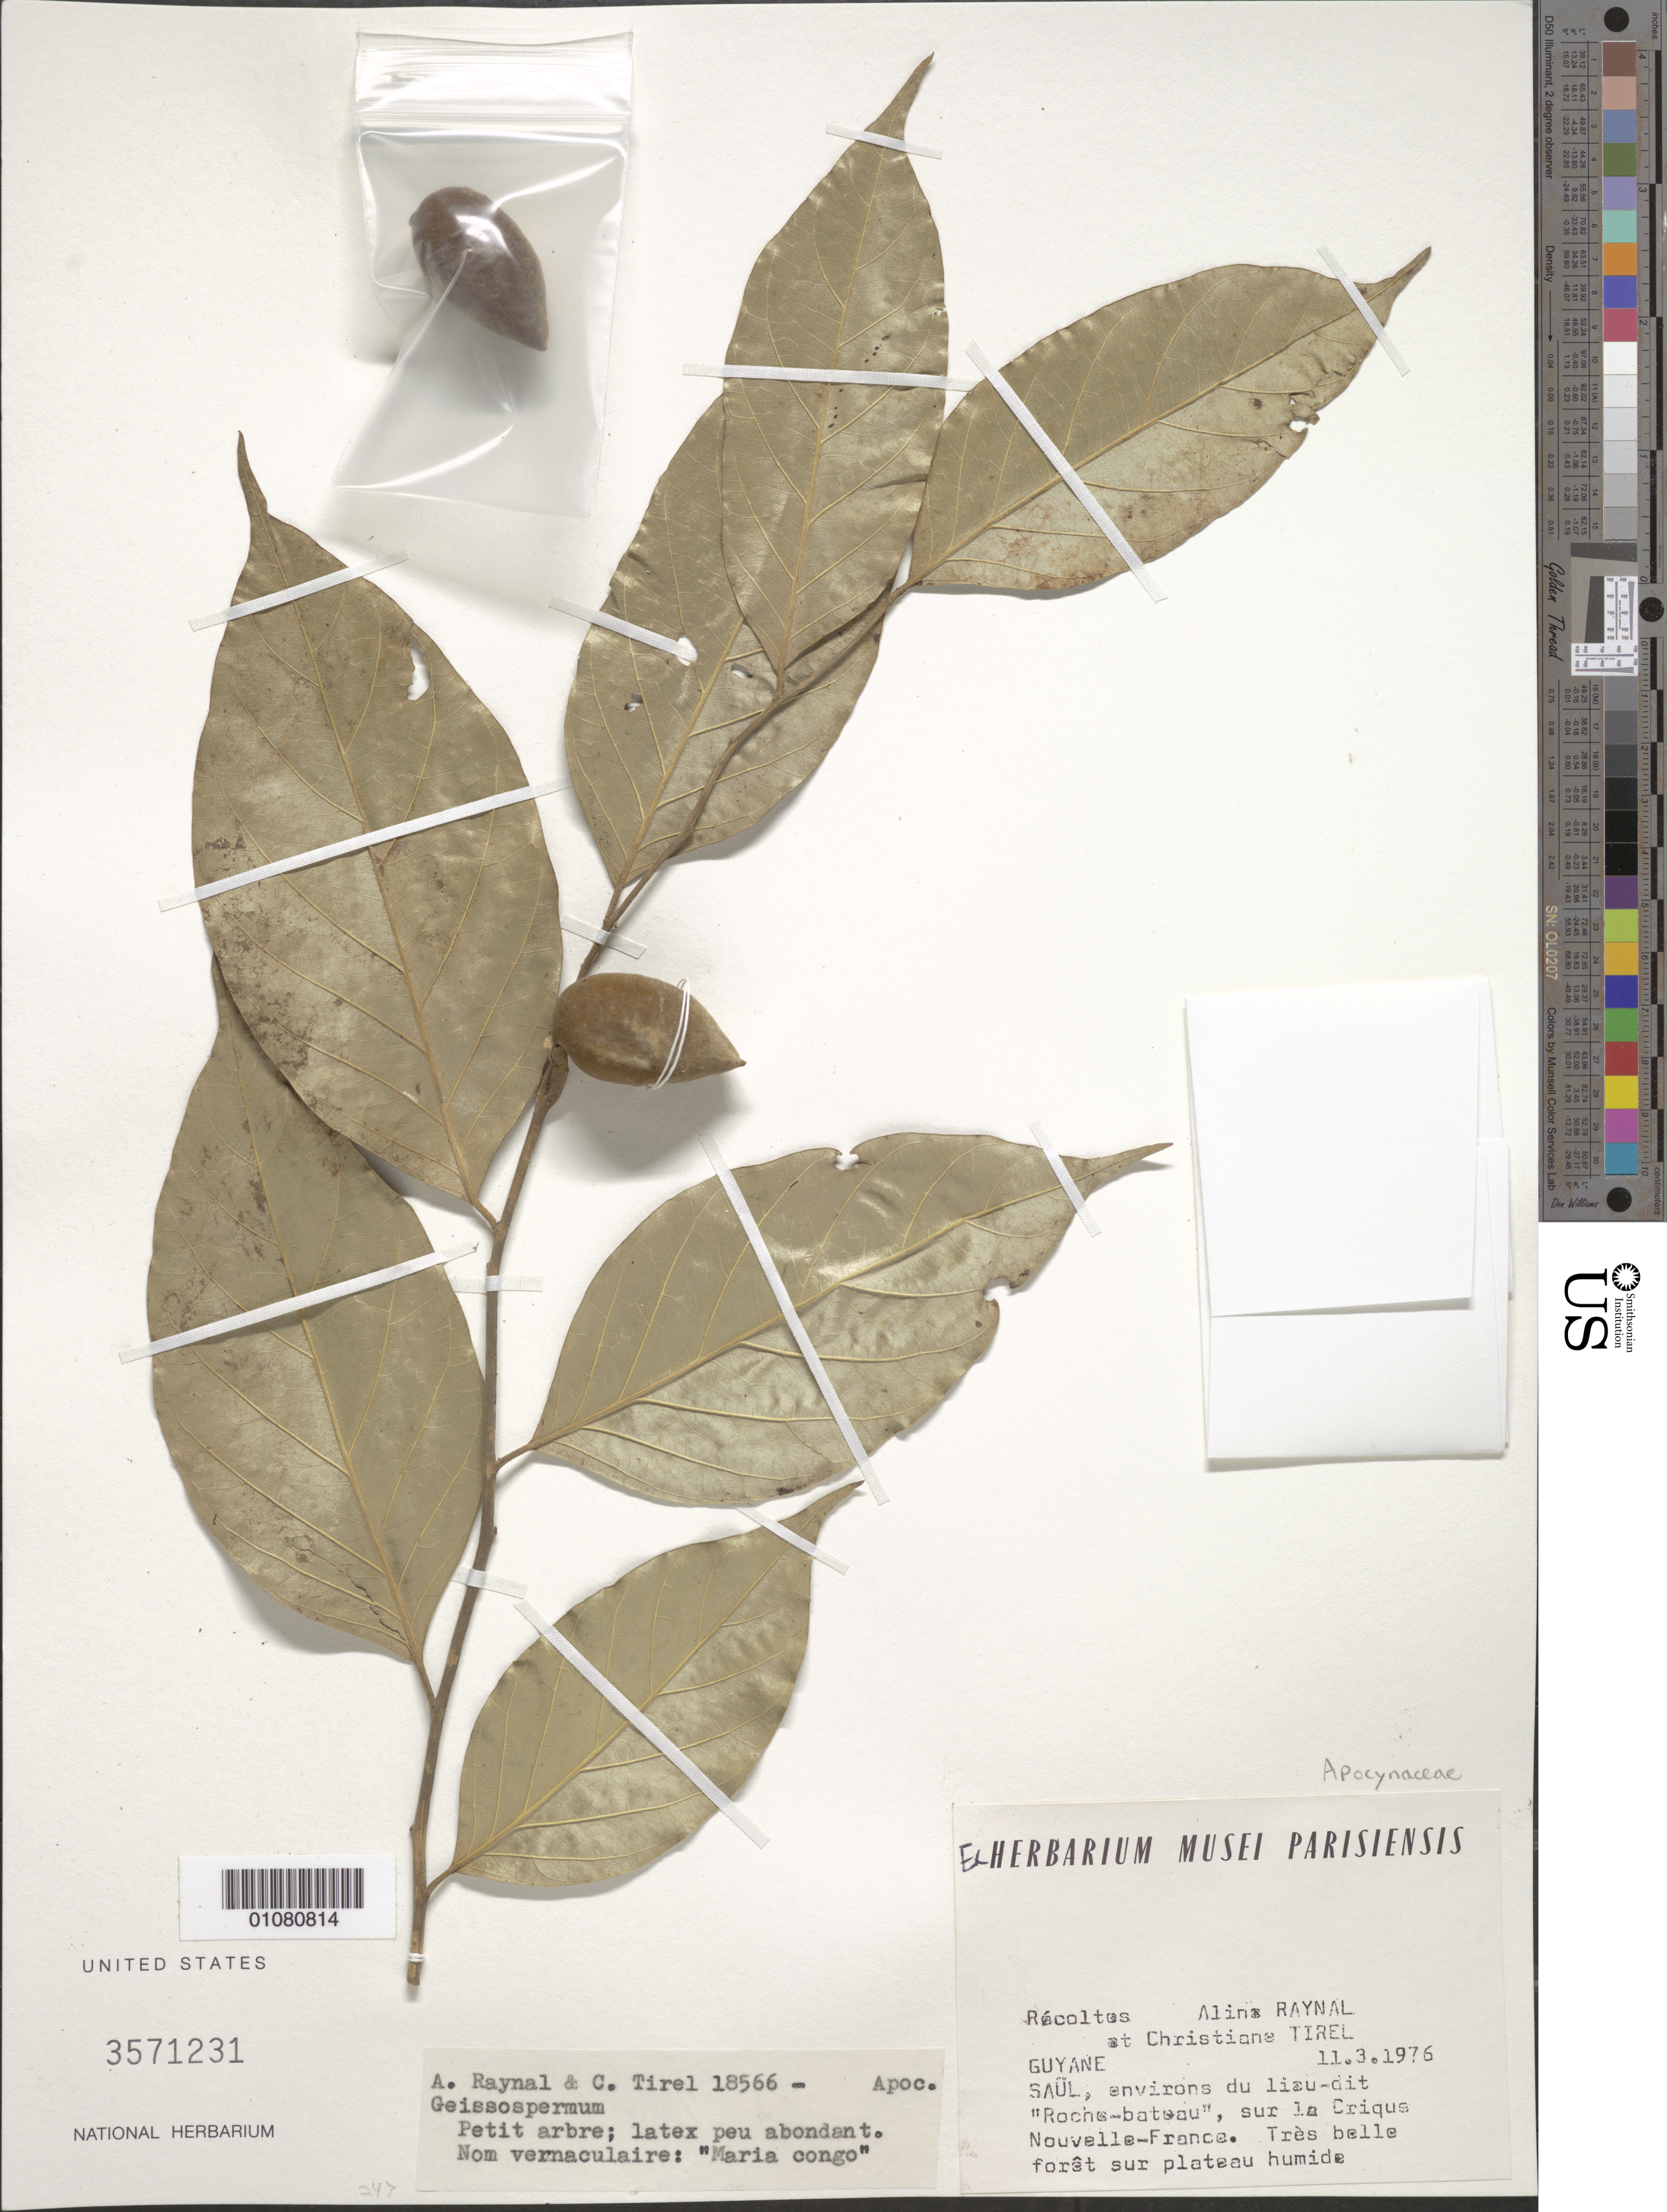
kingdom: Plantae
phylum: Tracheophyta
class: Magnoliopsida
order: Gentianales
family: Apocynaceae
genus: Geissospermum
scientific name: Geissospermum sp.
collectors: A. M. Raynal & C. Tirel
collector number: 18566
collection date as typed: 11-Mar-76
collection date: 1976-03-11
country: French Guiana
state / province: Saint-Laurent-du-Maroni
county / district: Saül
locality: Saül, environs du lieu-dit "Roche-bateau", sur la Criqua Nouvelle-France.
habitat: Très belle forêt sur plateau humide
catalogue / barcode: US 3571231